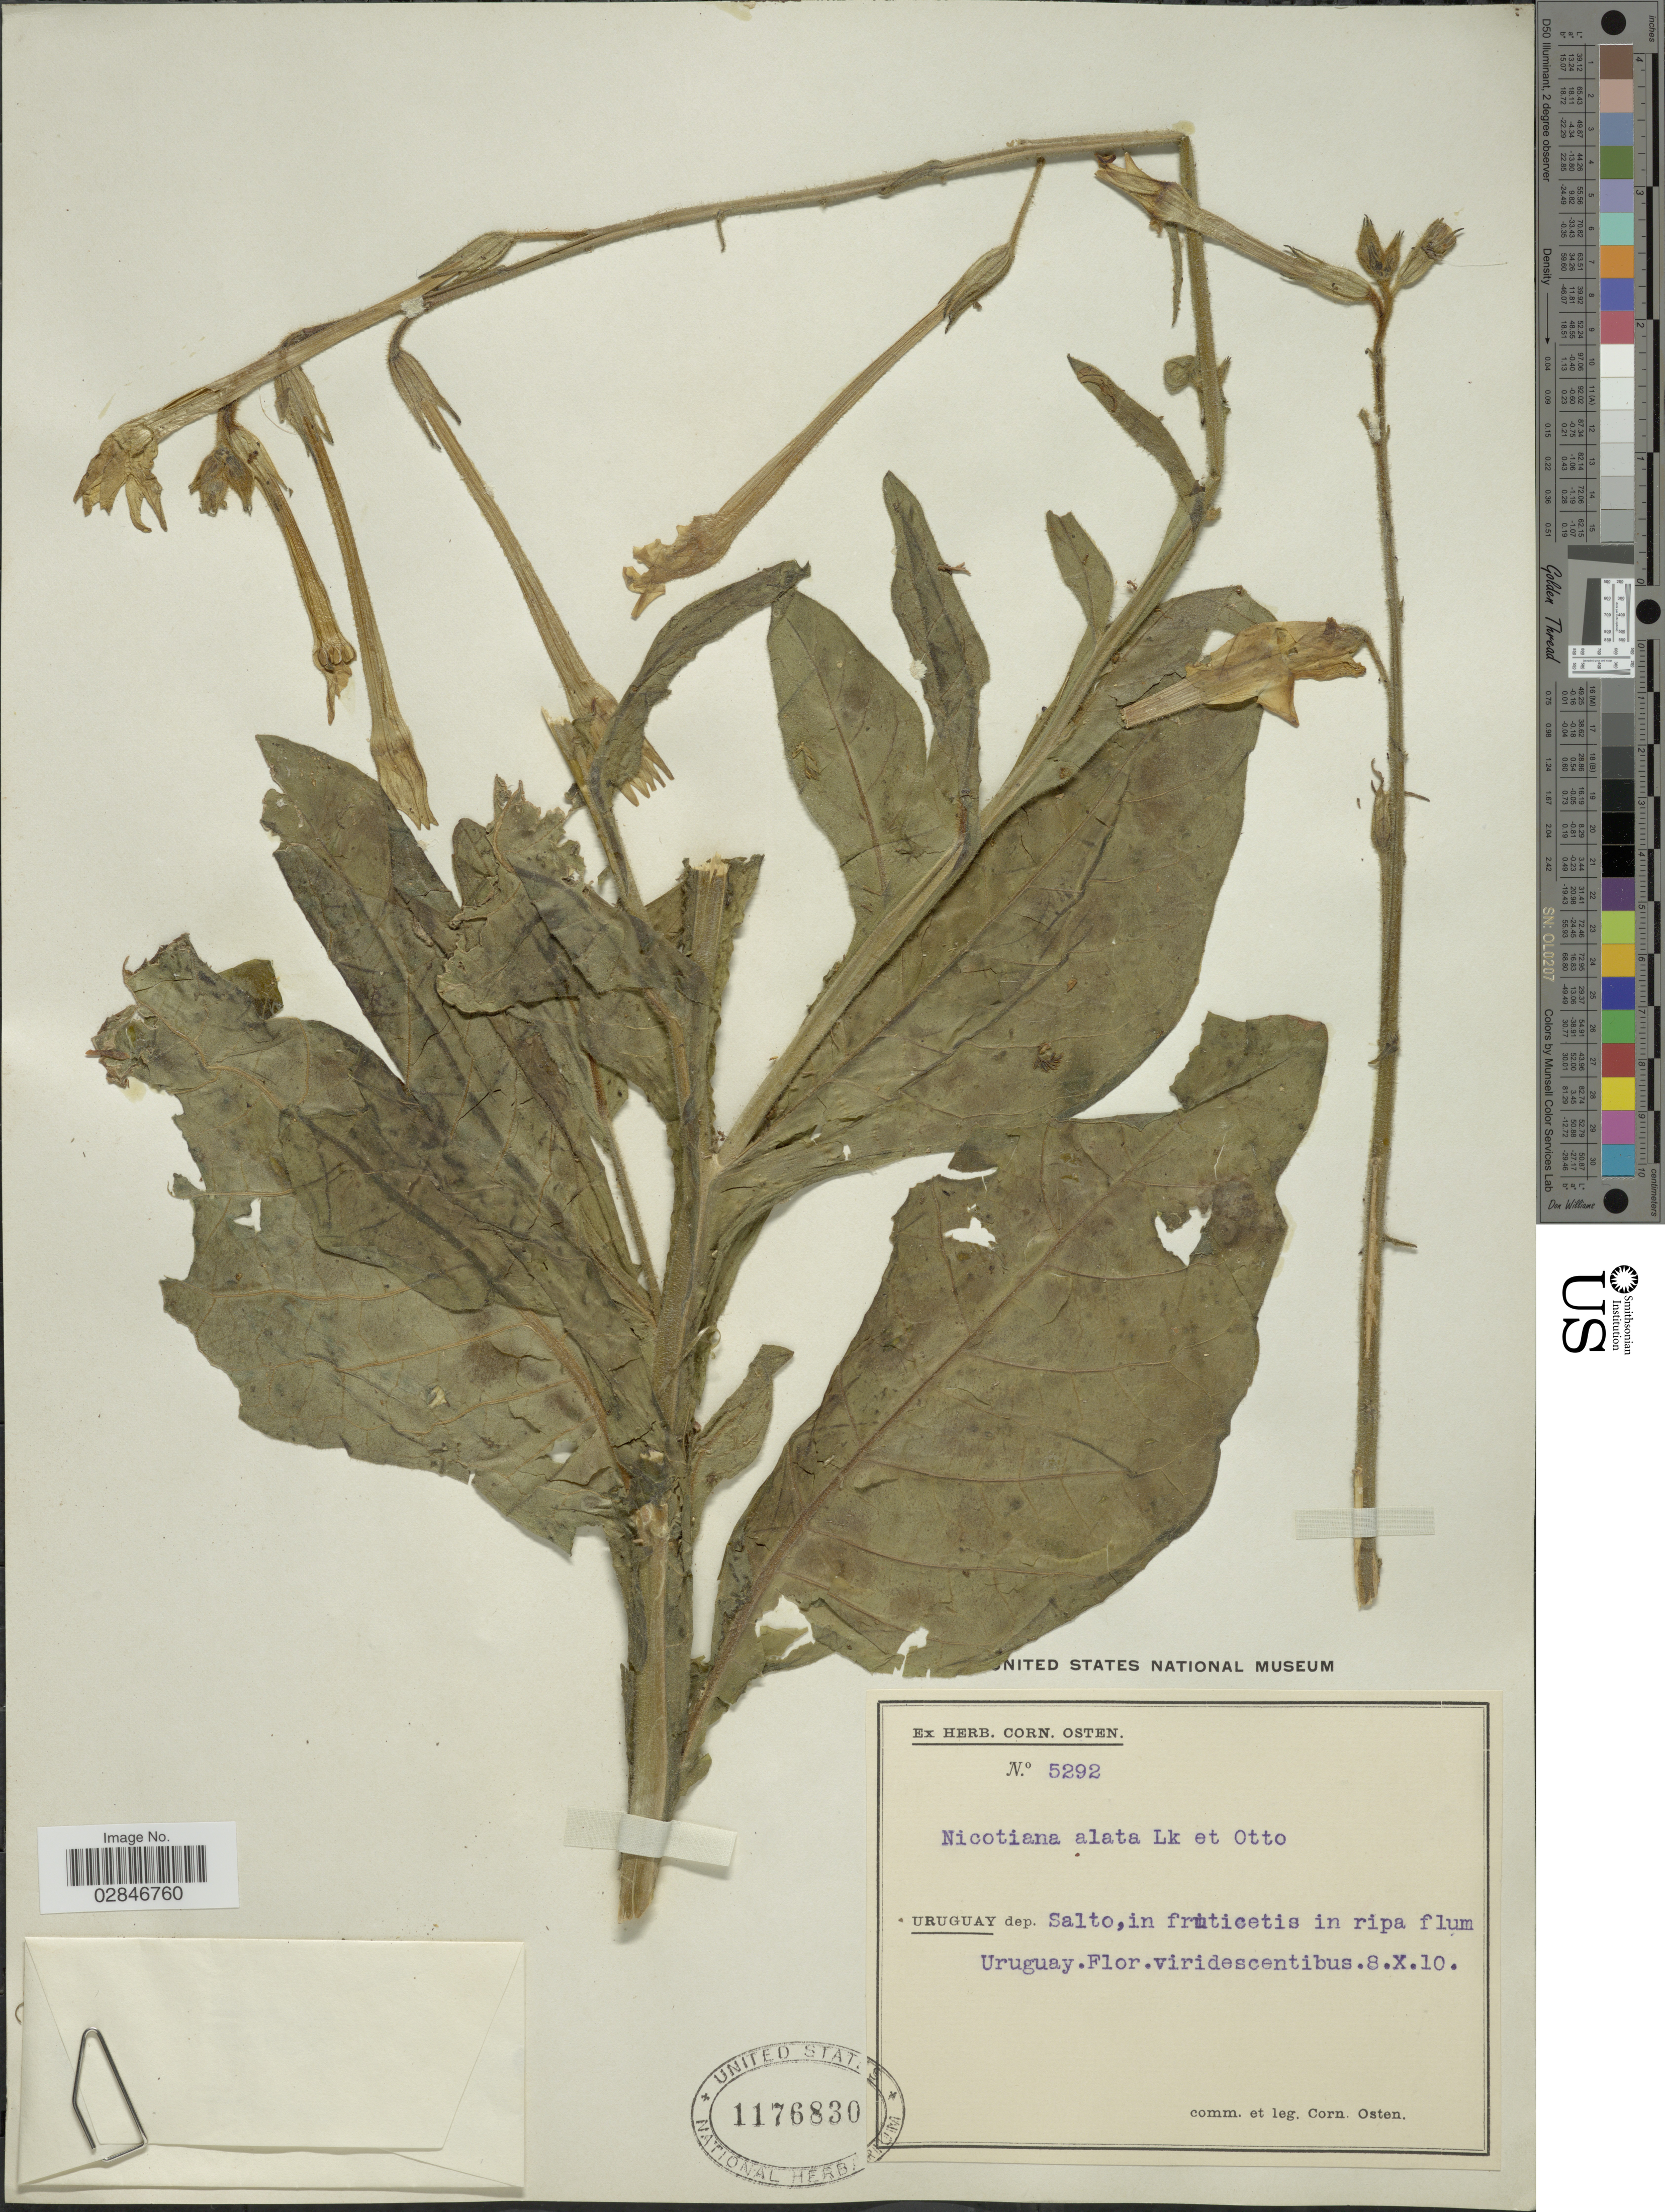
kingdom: Plantae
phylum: Tracheophyta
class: Magnoliopsida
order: Solanales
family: Solanaceae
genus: Nicotiana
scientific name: Nicotiana alata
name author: Link & Otto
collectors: C. Osten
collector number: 5292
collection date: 1910-10-08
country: Uruguay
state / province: Salto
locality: Dep. Salto, in fruticetis in ripa flum Uruguay.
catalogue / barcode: US 1176830